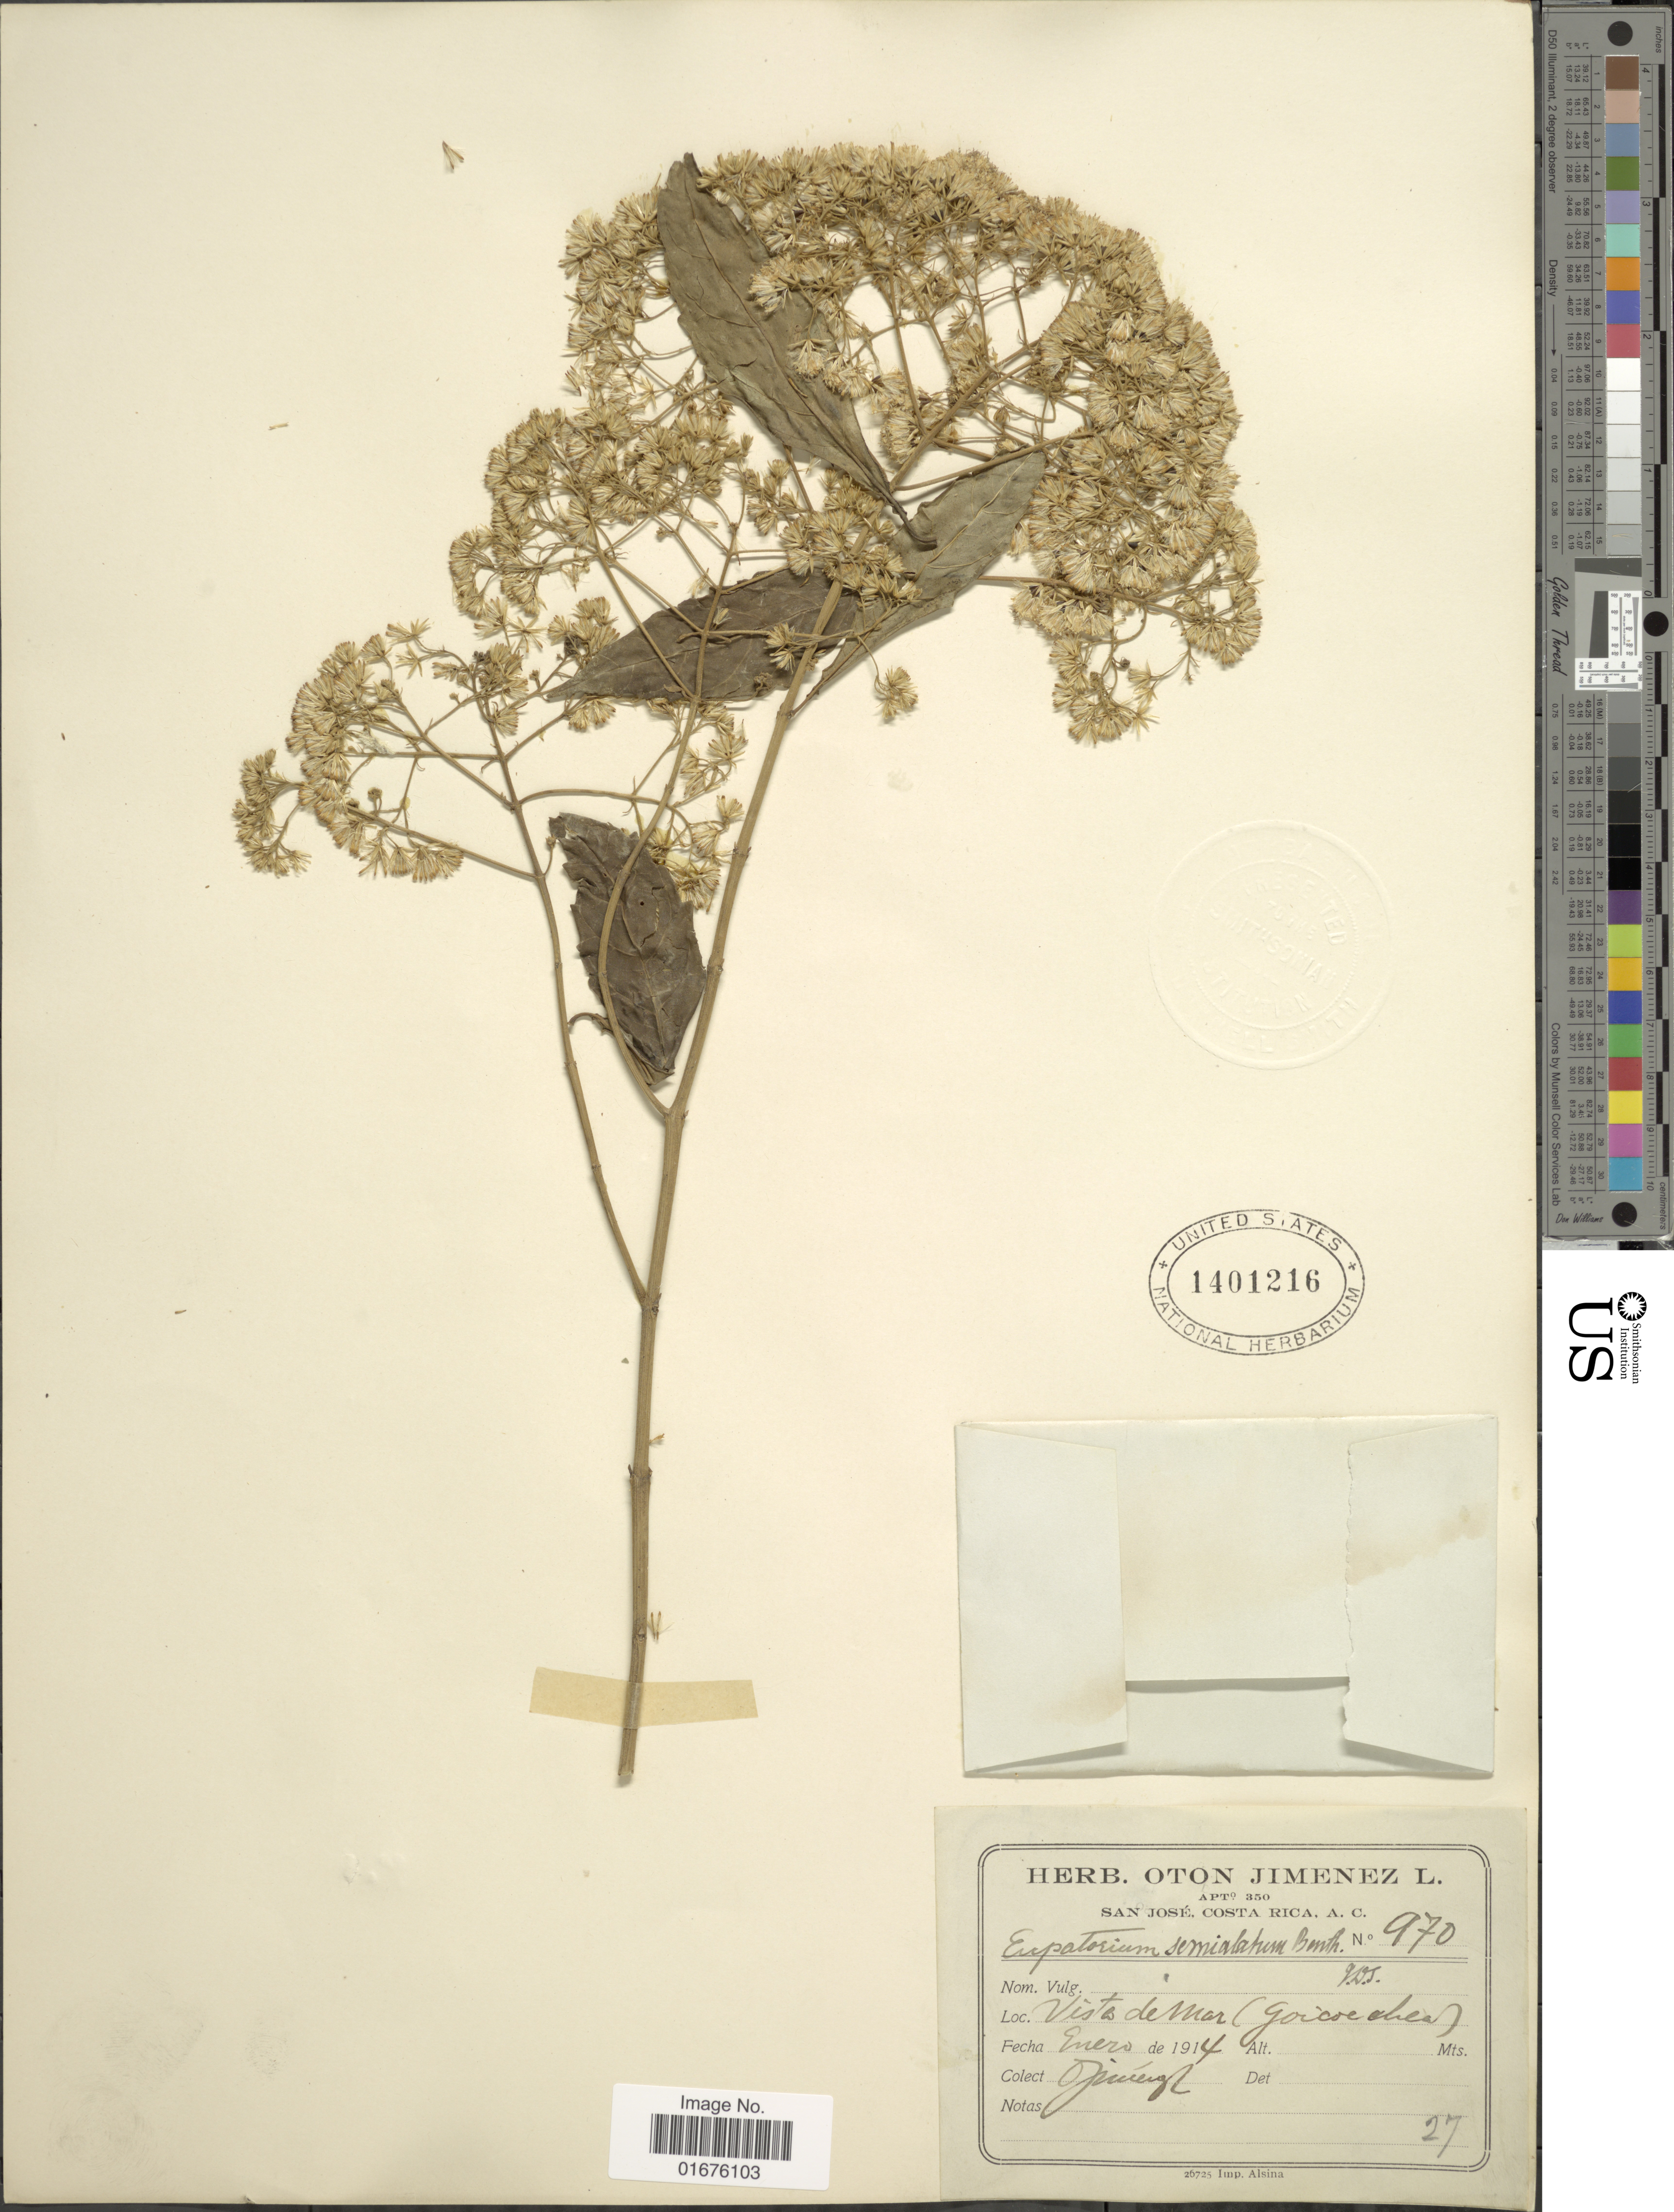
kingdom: Plantae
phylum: Tracheophyta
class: Magnoliopsida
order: Asterales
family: Asteraceae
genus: Ageratina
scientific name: Ageratina ligustrina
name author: (DC.) R.M. King & H. Rob.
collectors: O. Jiménez L.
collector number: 970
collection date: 1914-01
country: Costa Rica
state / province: San José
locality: Vista de Mar (Goicoechea)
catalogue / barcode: US 1401216